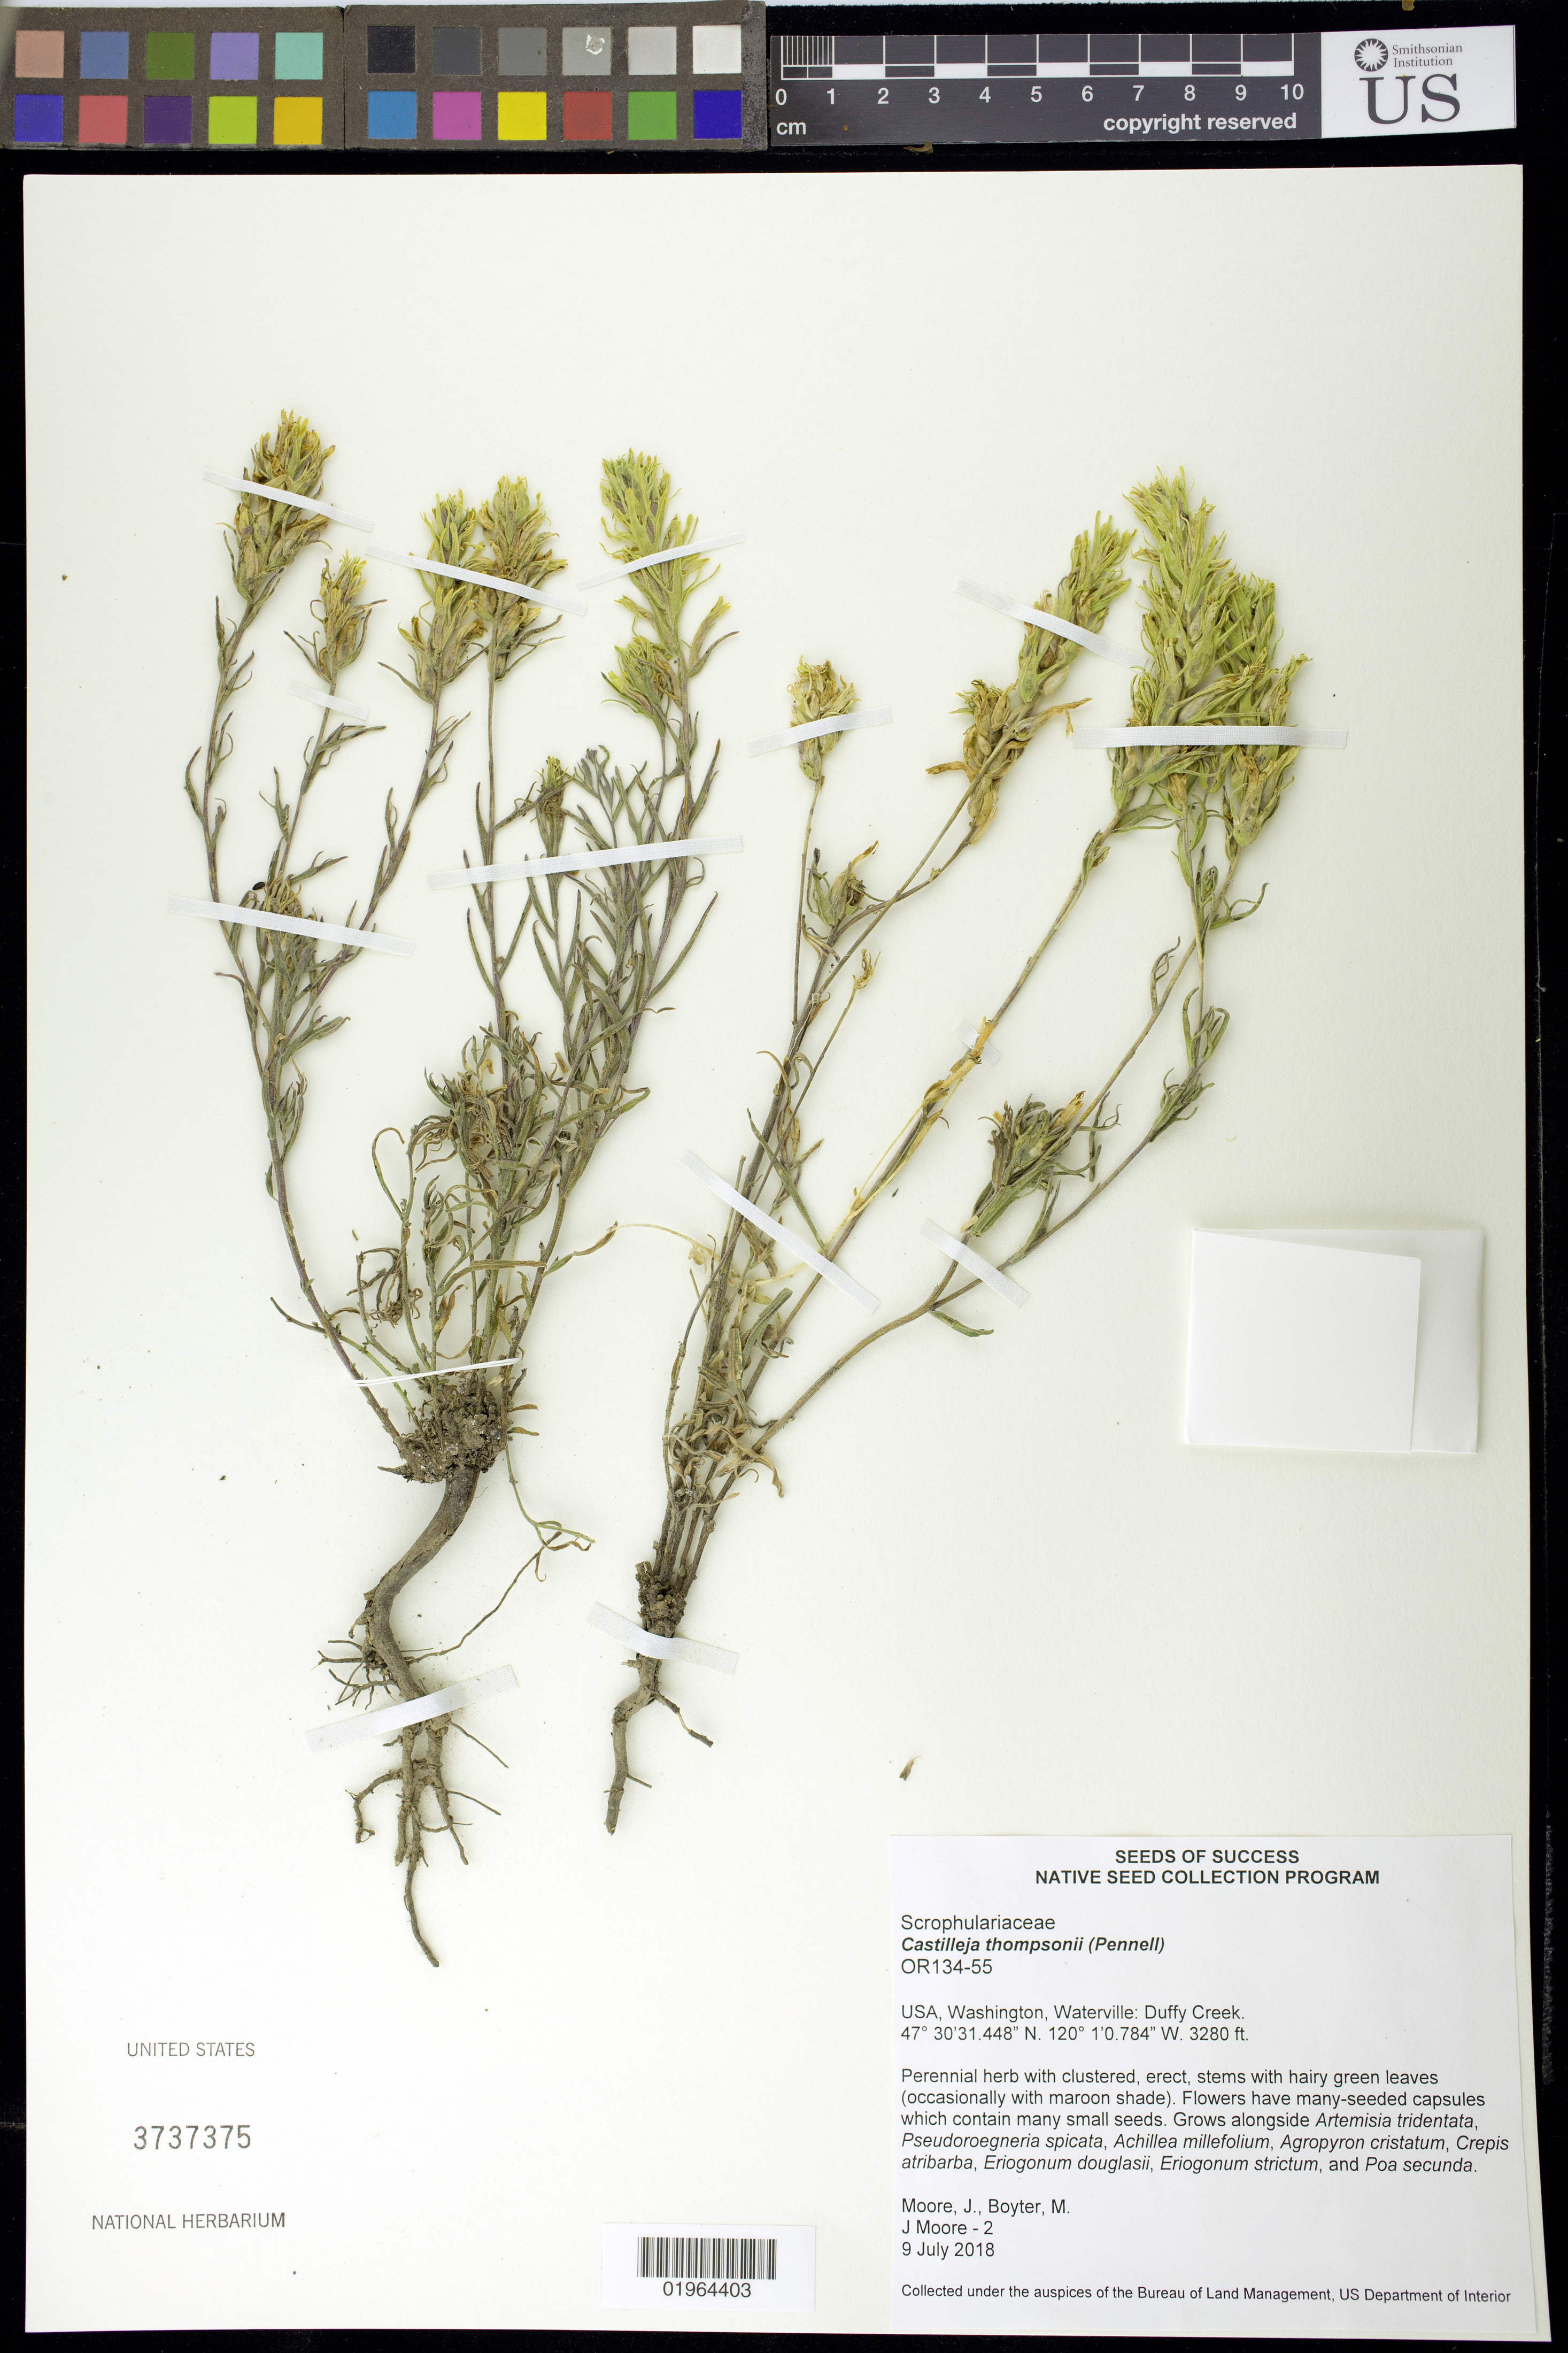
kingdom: Plantae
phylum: Tracheophyta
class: Magnoliopsida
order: Lamiales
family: Orobanchaceae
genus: Castilleja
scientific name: Castilleja thompsonii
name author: Pennell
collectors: J. Moore & M. Boyter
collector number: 2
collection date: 2018-07-09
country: United States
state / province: Washington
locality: Waterville, Duffy Creek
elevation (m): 1000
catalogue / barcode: US 3737375